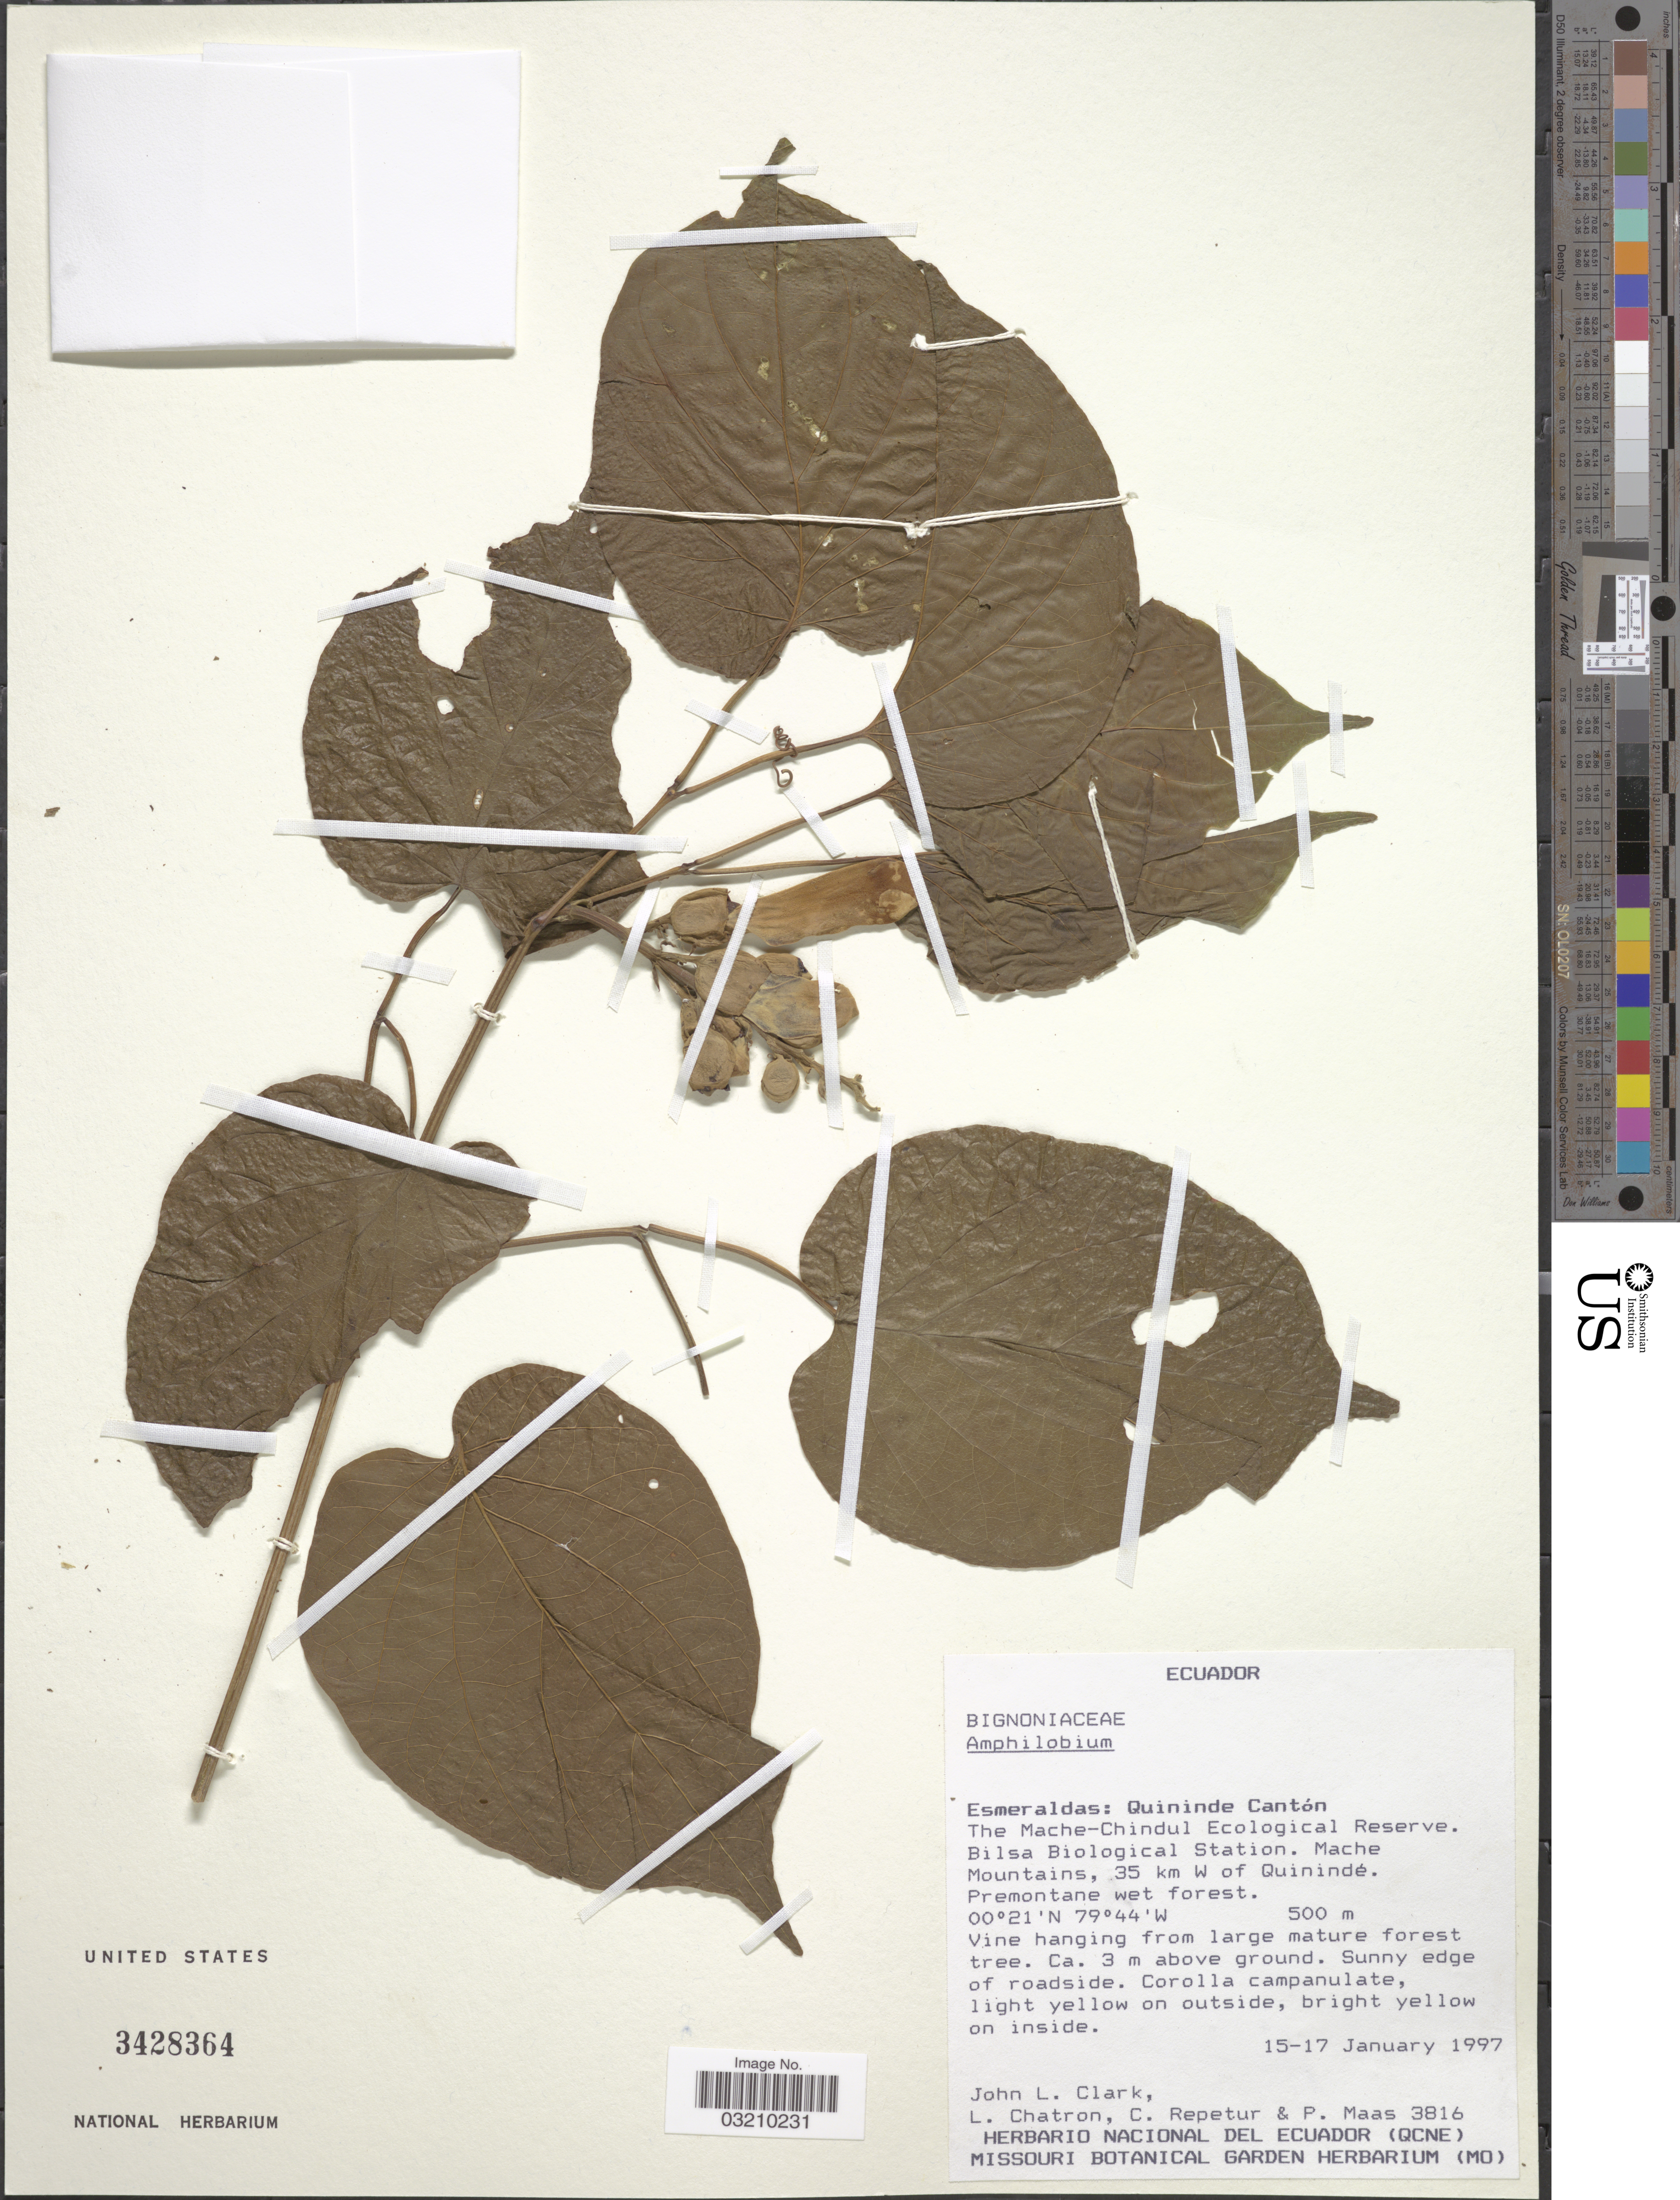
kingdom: Plantae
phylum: Tracheophyta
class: Magnoliopsida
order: Lamiales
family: Bignoniaceae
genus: Amphilophium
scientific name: Amphilophium sp.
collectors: J. L. Clark, L. Chatron, C. Repetur & P. Maas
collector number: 3816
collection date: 1997-01-15/1997-01-17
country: Ecuador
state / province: Esmeraldas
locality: Quininde Cantón. The Mache-Chindul Ecological Reserve. Bilsa Biological Station. Mache Mountains, 35 km W of Quinindé. Premontane wet forest.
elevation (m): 500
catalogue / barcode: US 3428364